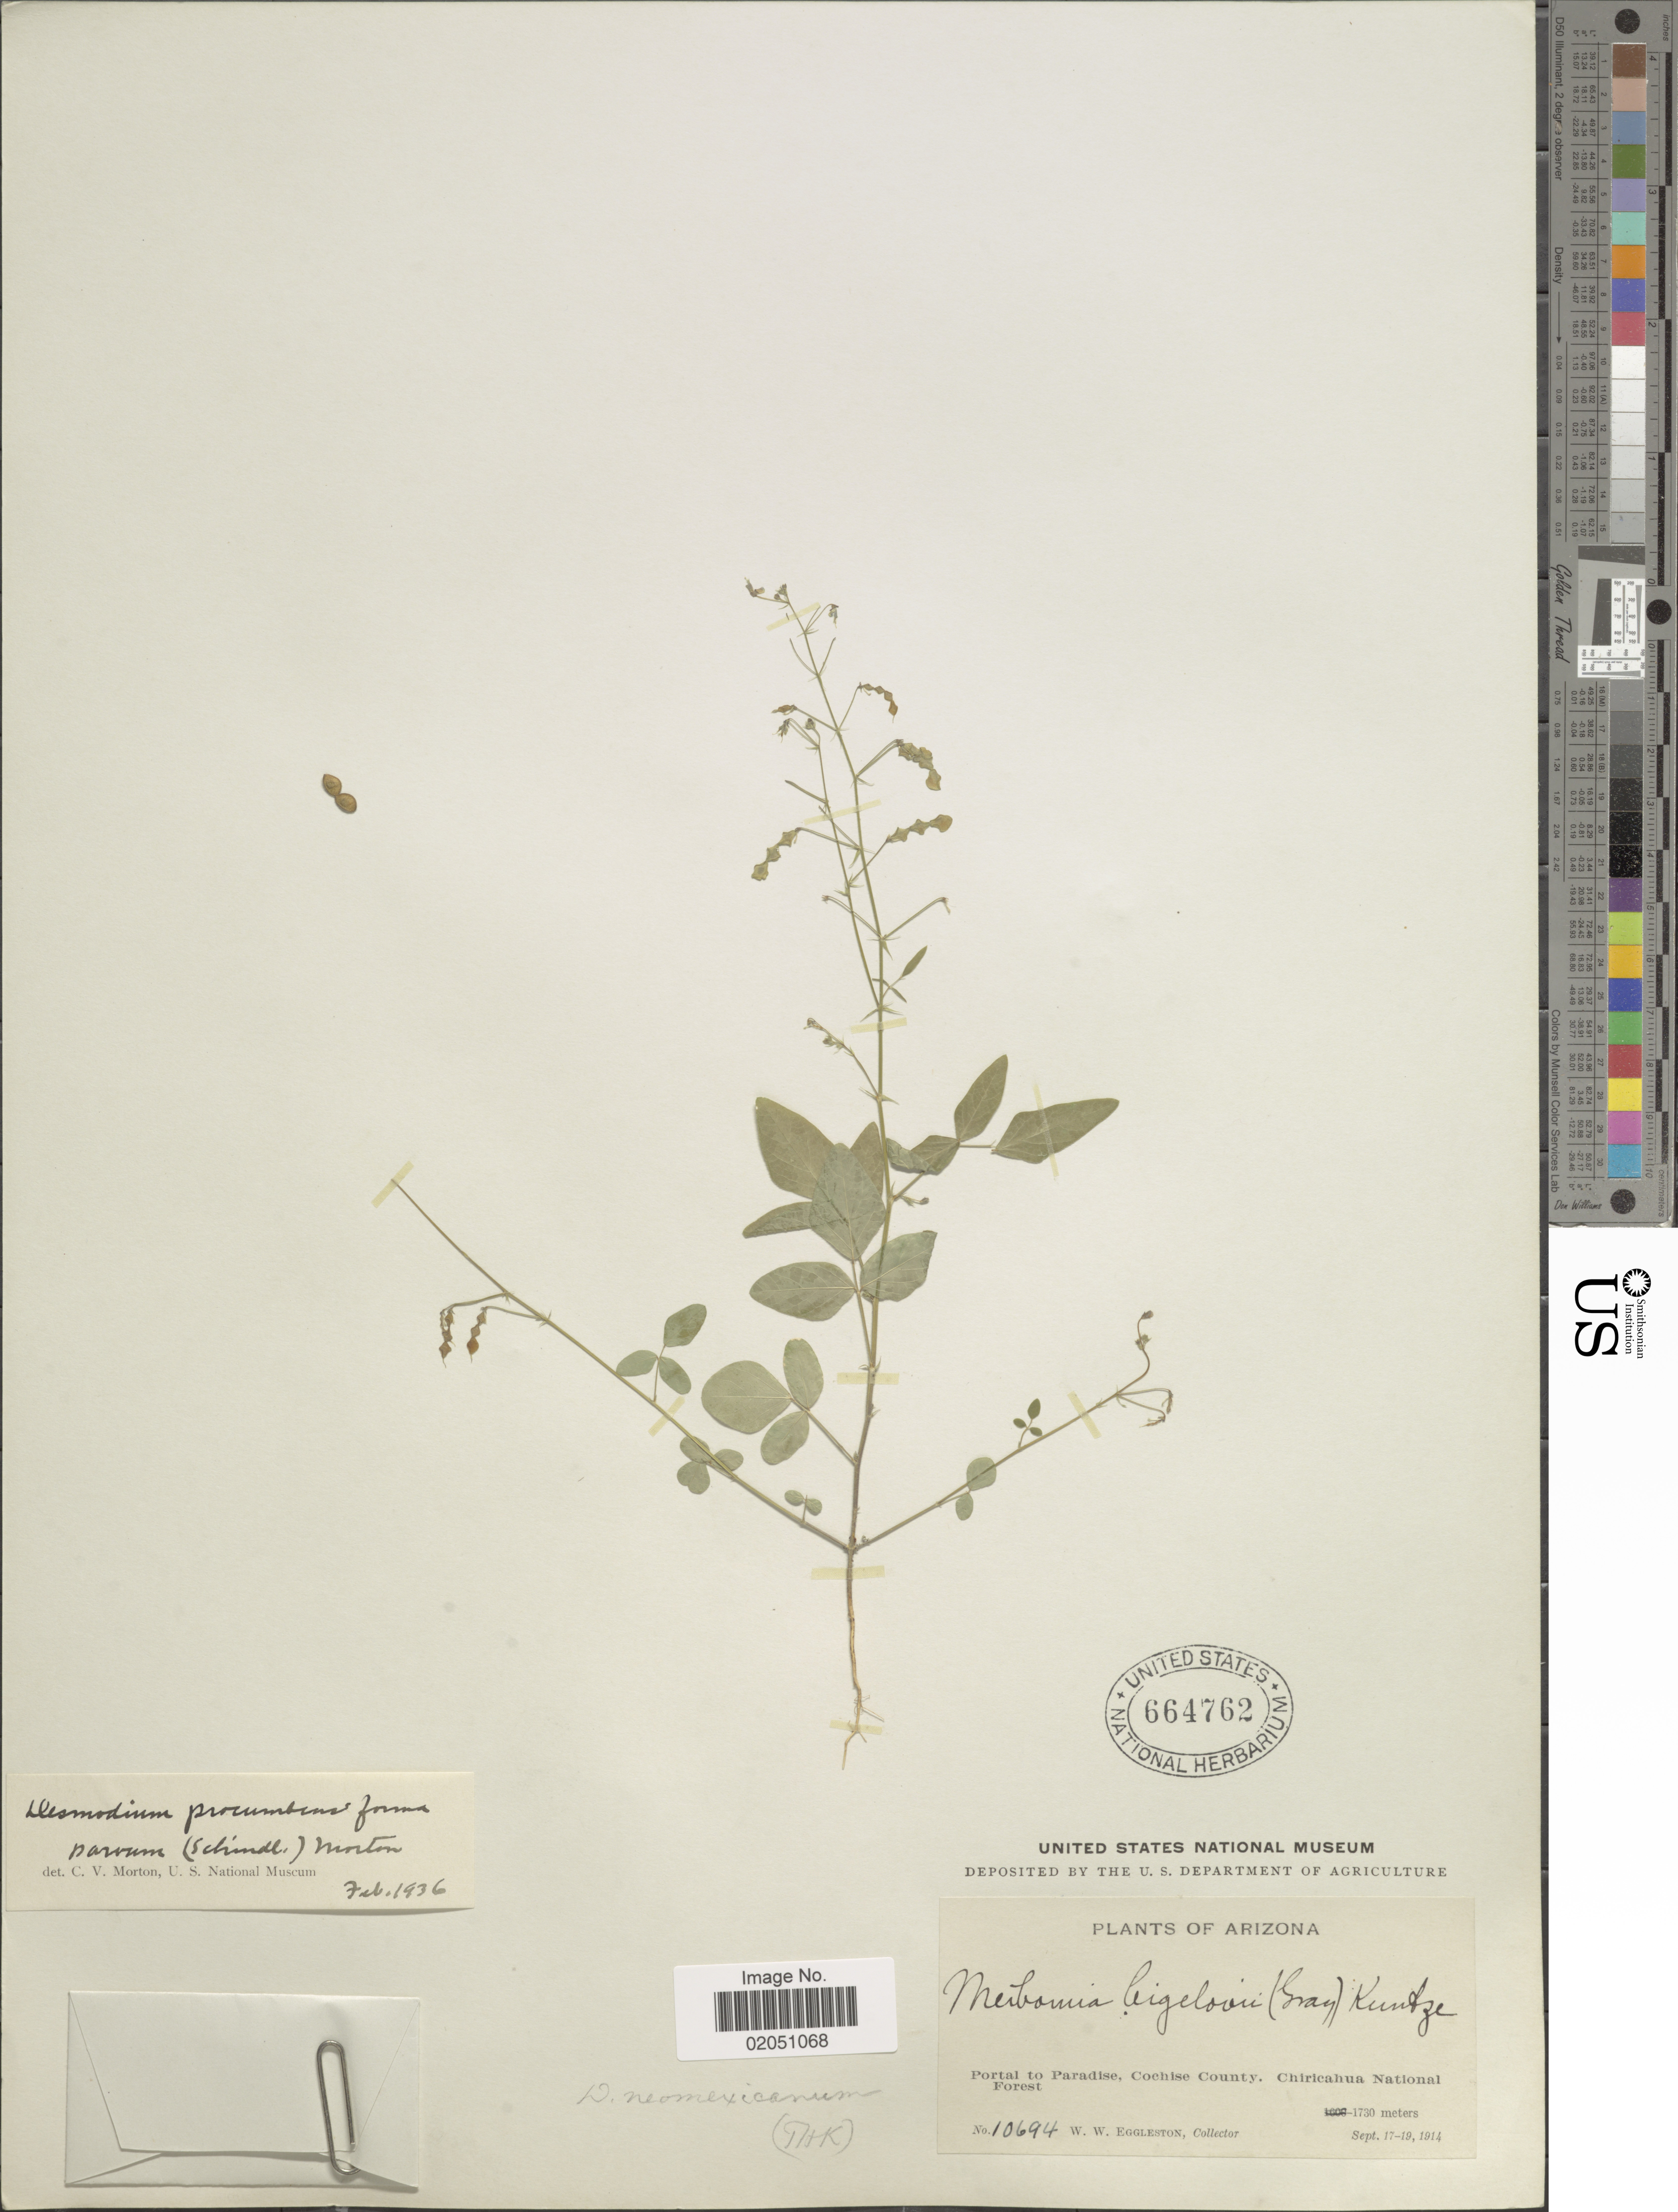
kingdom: Plantae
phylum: Tracheophyta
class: Magnoliopsida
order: Fabales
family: Fabaceae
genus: Desmodium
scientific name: Desmodium neomexicanum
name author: A. Gray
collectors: W. W. Eggleston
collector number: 10694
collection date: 1914-09-17/1914-09-19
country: United States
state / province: Arizona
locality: Portal to Paradise, Cochise County, Chiricahua National Forest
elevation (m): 1730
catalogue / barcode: US 664762